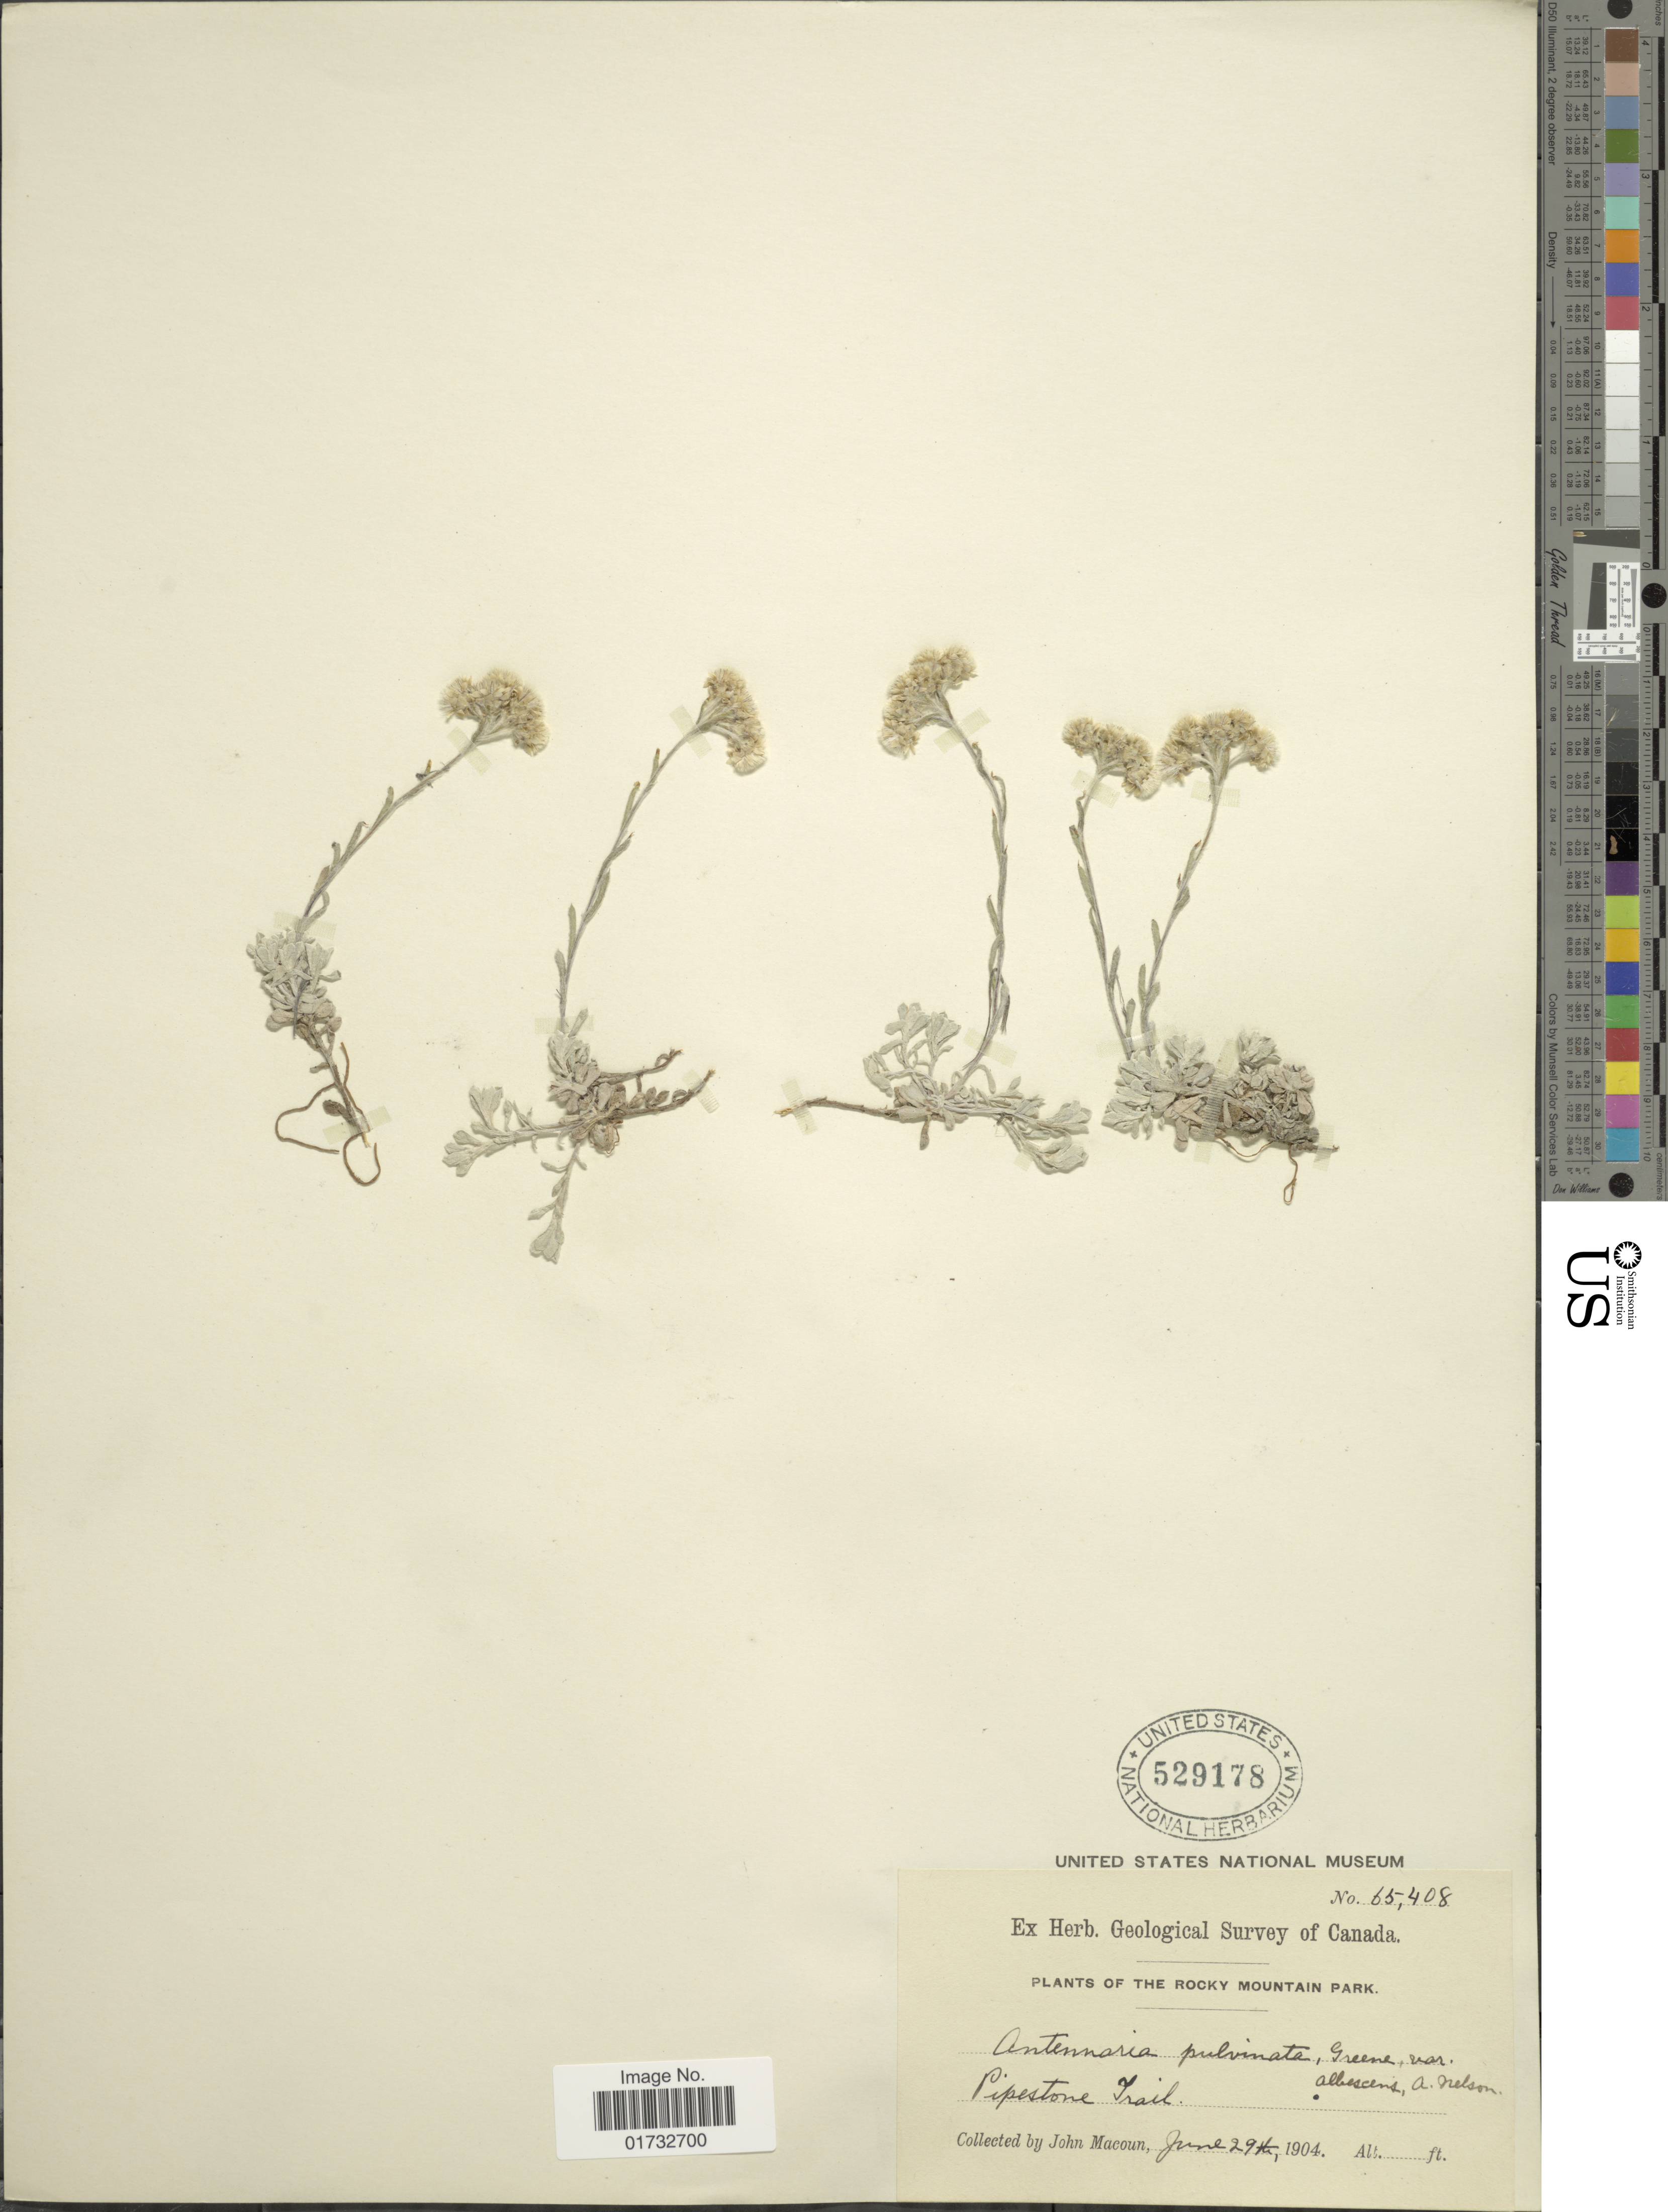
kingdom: Plantae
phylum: Tracheophyta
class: Magnoliopsida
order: Asterales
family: Asteraceae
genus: Antennaria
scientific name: Antennaria pulvinata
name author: Greene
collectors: J. Macoun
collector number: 65408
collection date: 1904-06-29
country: United States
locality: Pipestone Trail. Rocky Mountain Park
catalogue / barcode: US 529178